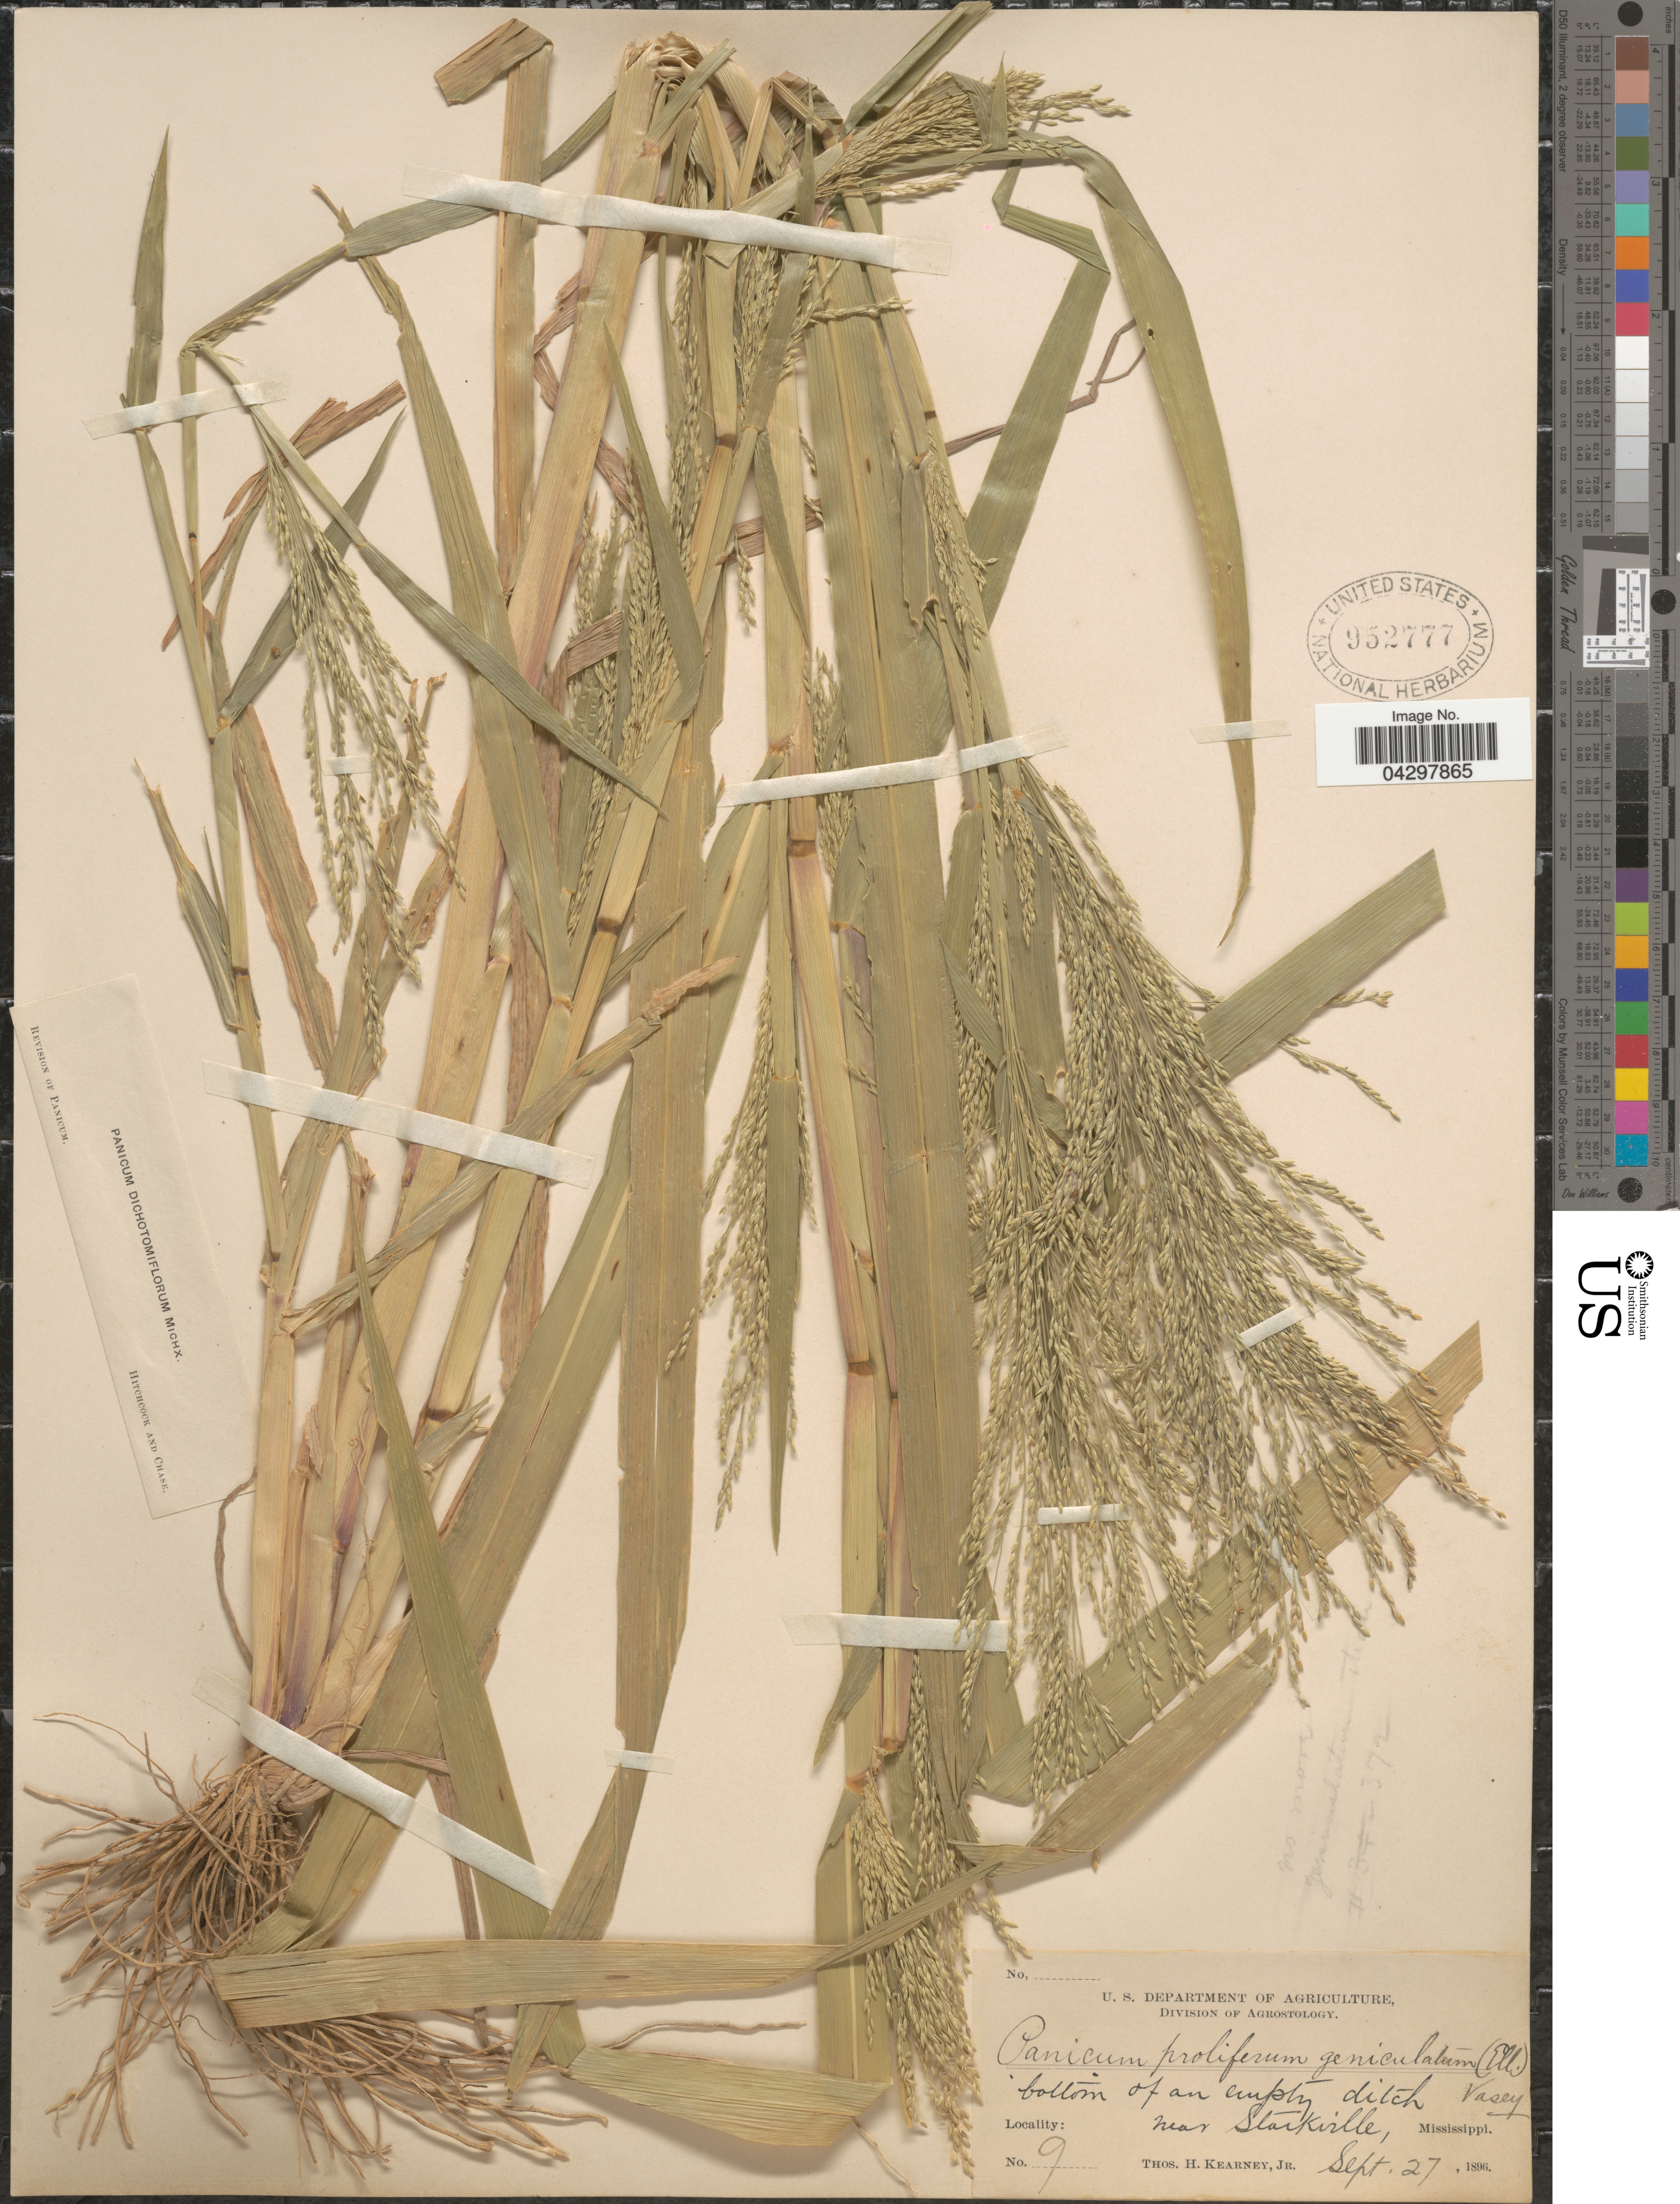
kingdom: Plantae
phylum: Tracheophyta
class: Liliopsida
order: Poales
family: Poaceae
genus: Panicum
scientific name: Panicum dichotomiflorum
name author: Michx.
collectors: T. H. Kearney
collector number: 9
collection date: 1896-09-27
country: United States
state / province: Mississippi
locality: Bottom of an empty ditch near Starkville.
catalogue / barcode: US 952777